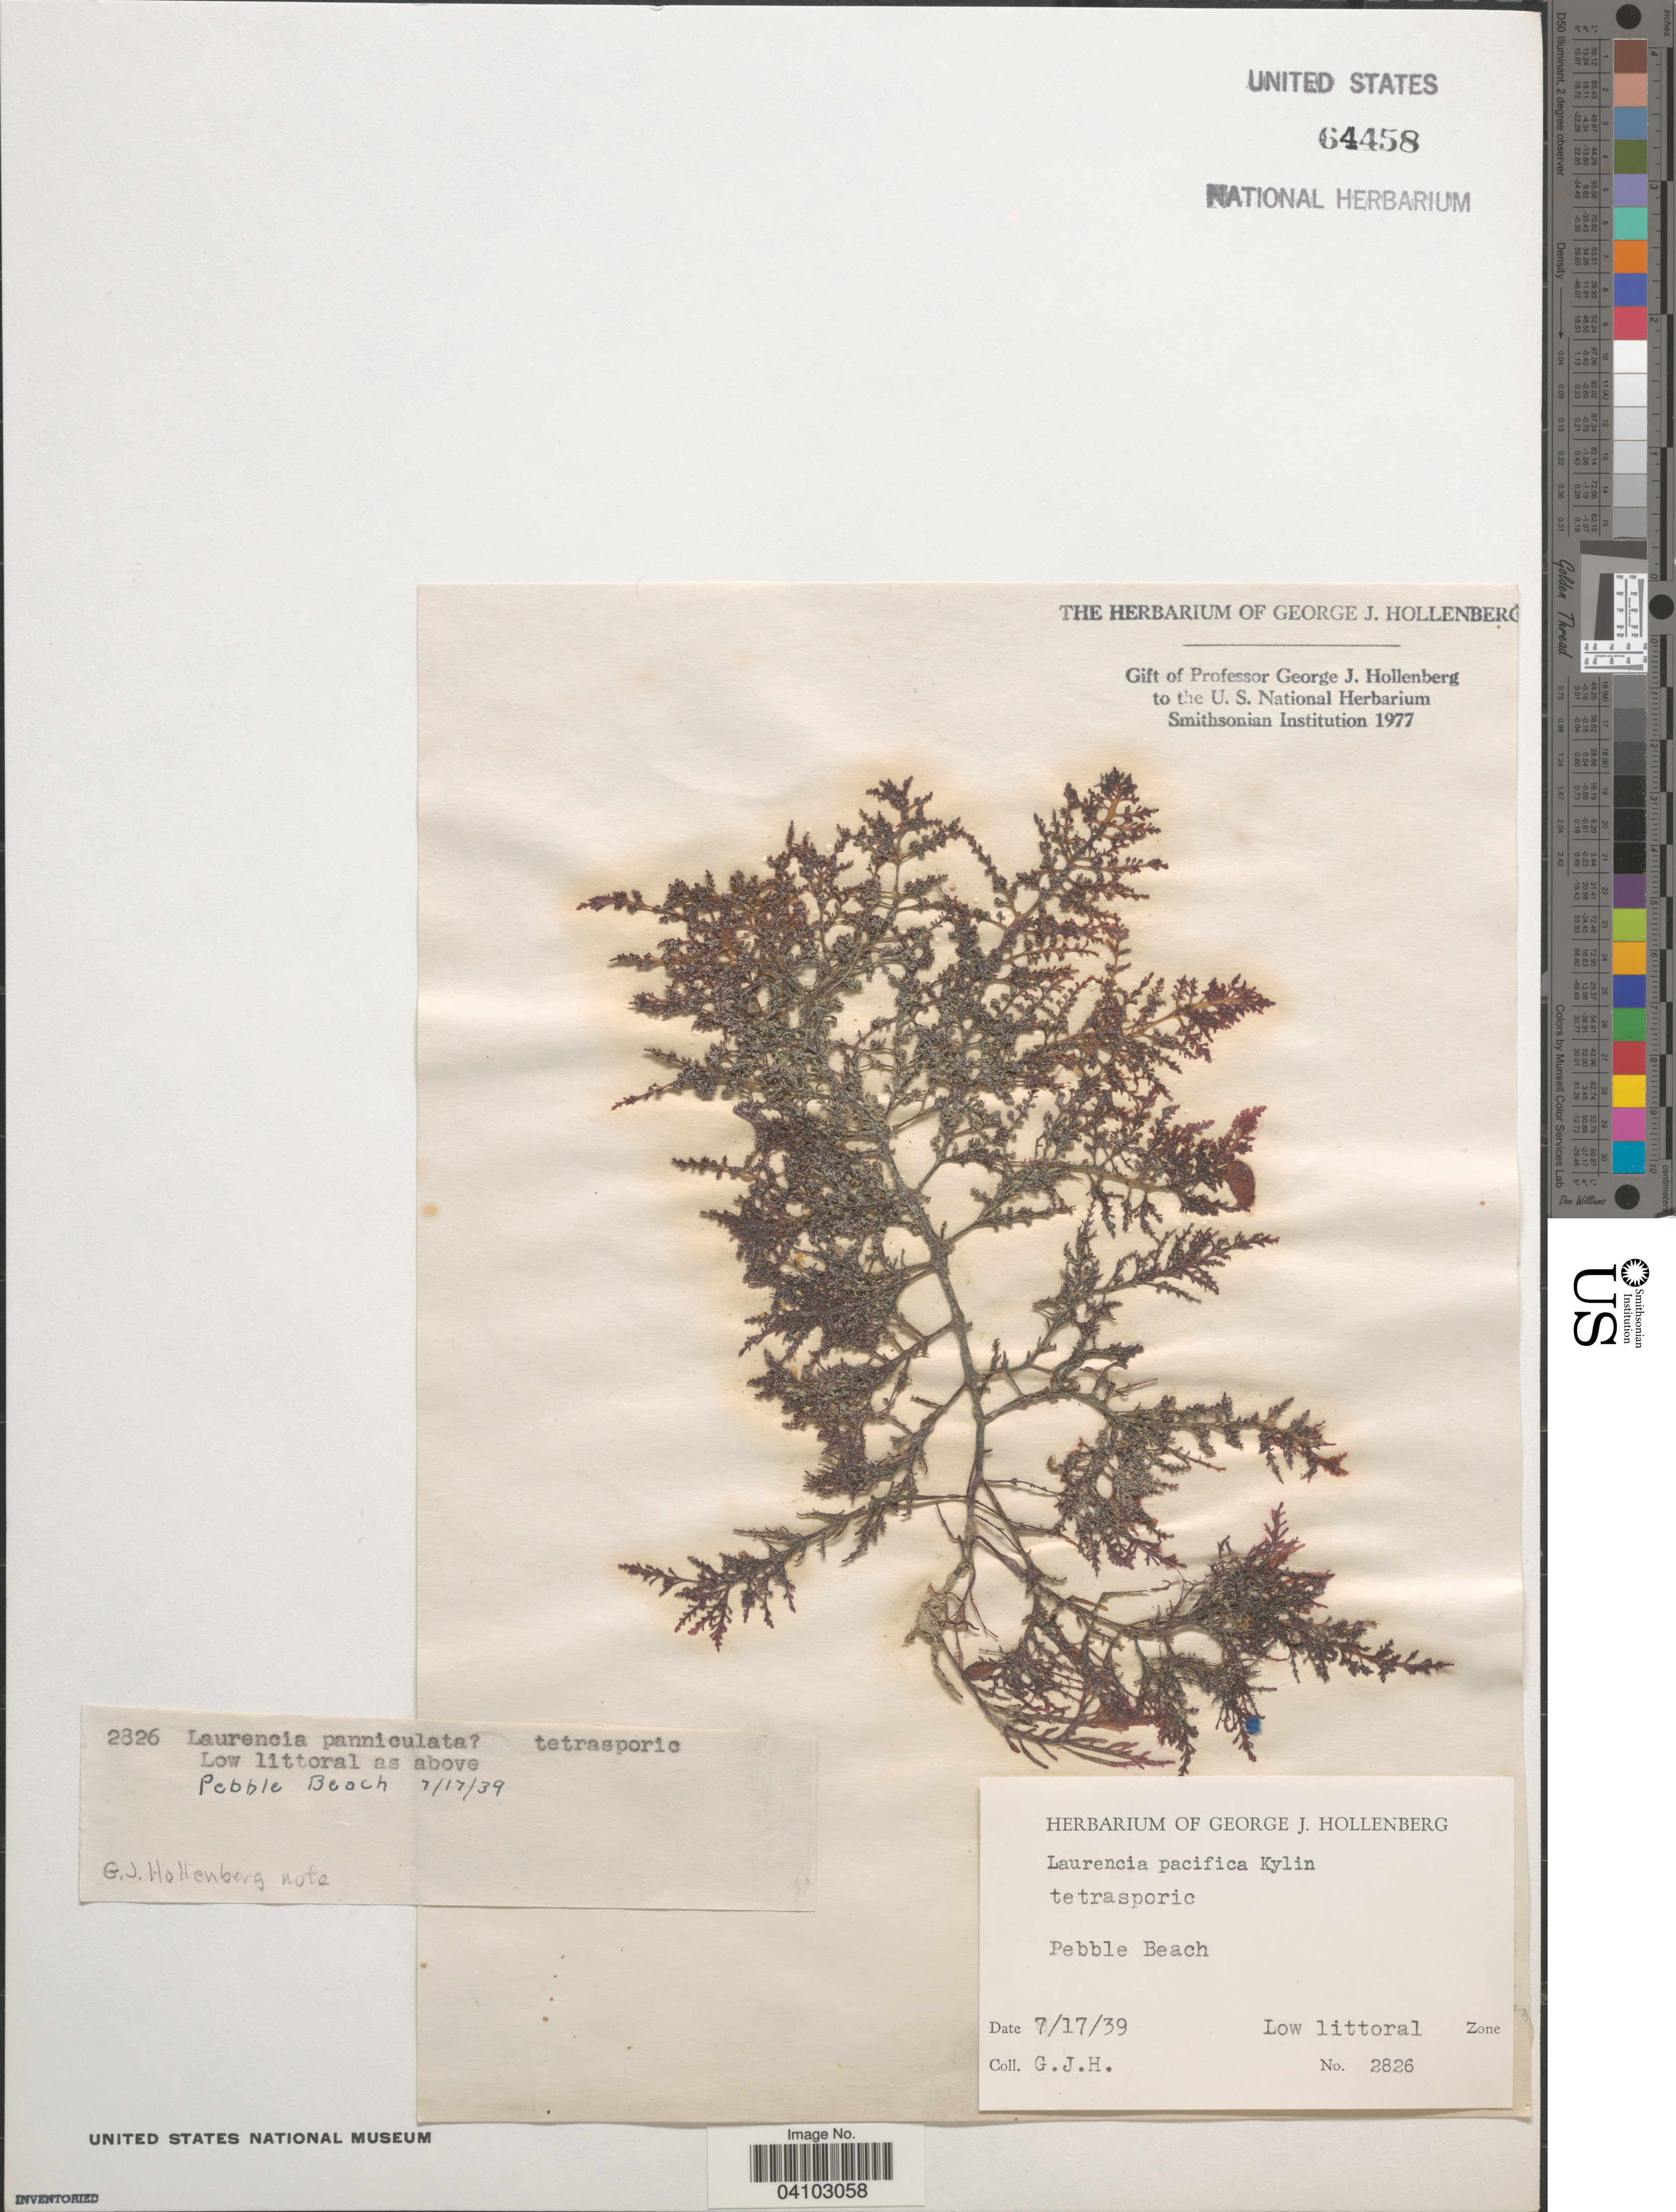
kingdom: Plantae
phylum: Rhodophyta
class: Florideophyceae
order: Ceramiales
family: Rhodomelaceae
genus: Palisada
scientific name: Palisada thuyoides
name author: (Kützing) Cassano et al.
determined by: Algae name updating Project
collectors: G. Hollenberg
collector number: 2826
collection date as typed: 17 Jul 39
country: United States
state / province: California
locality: Pebble Beach. Low littoral Zone.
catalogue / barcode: US 64458